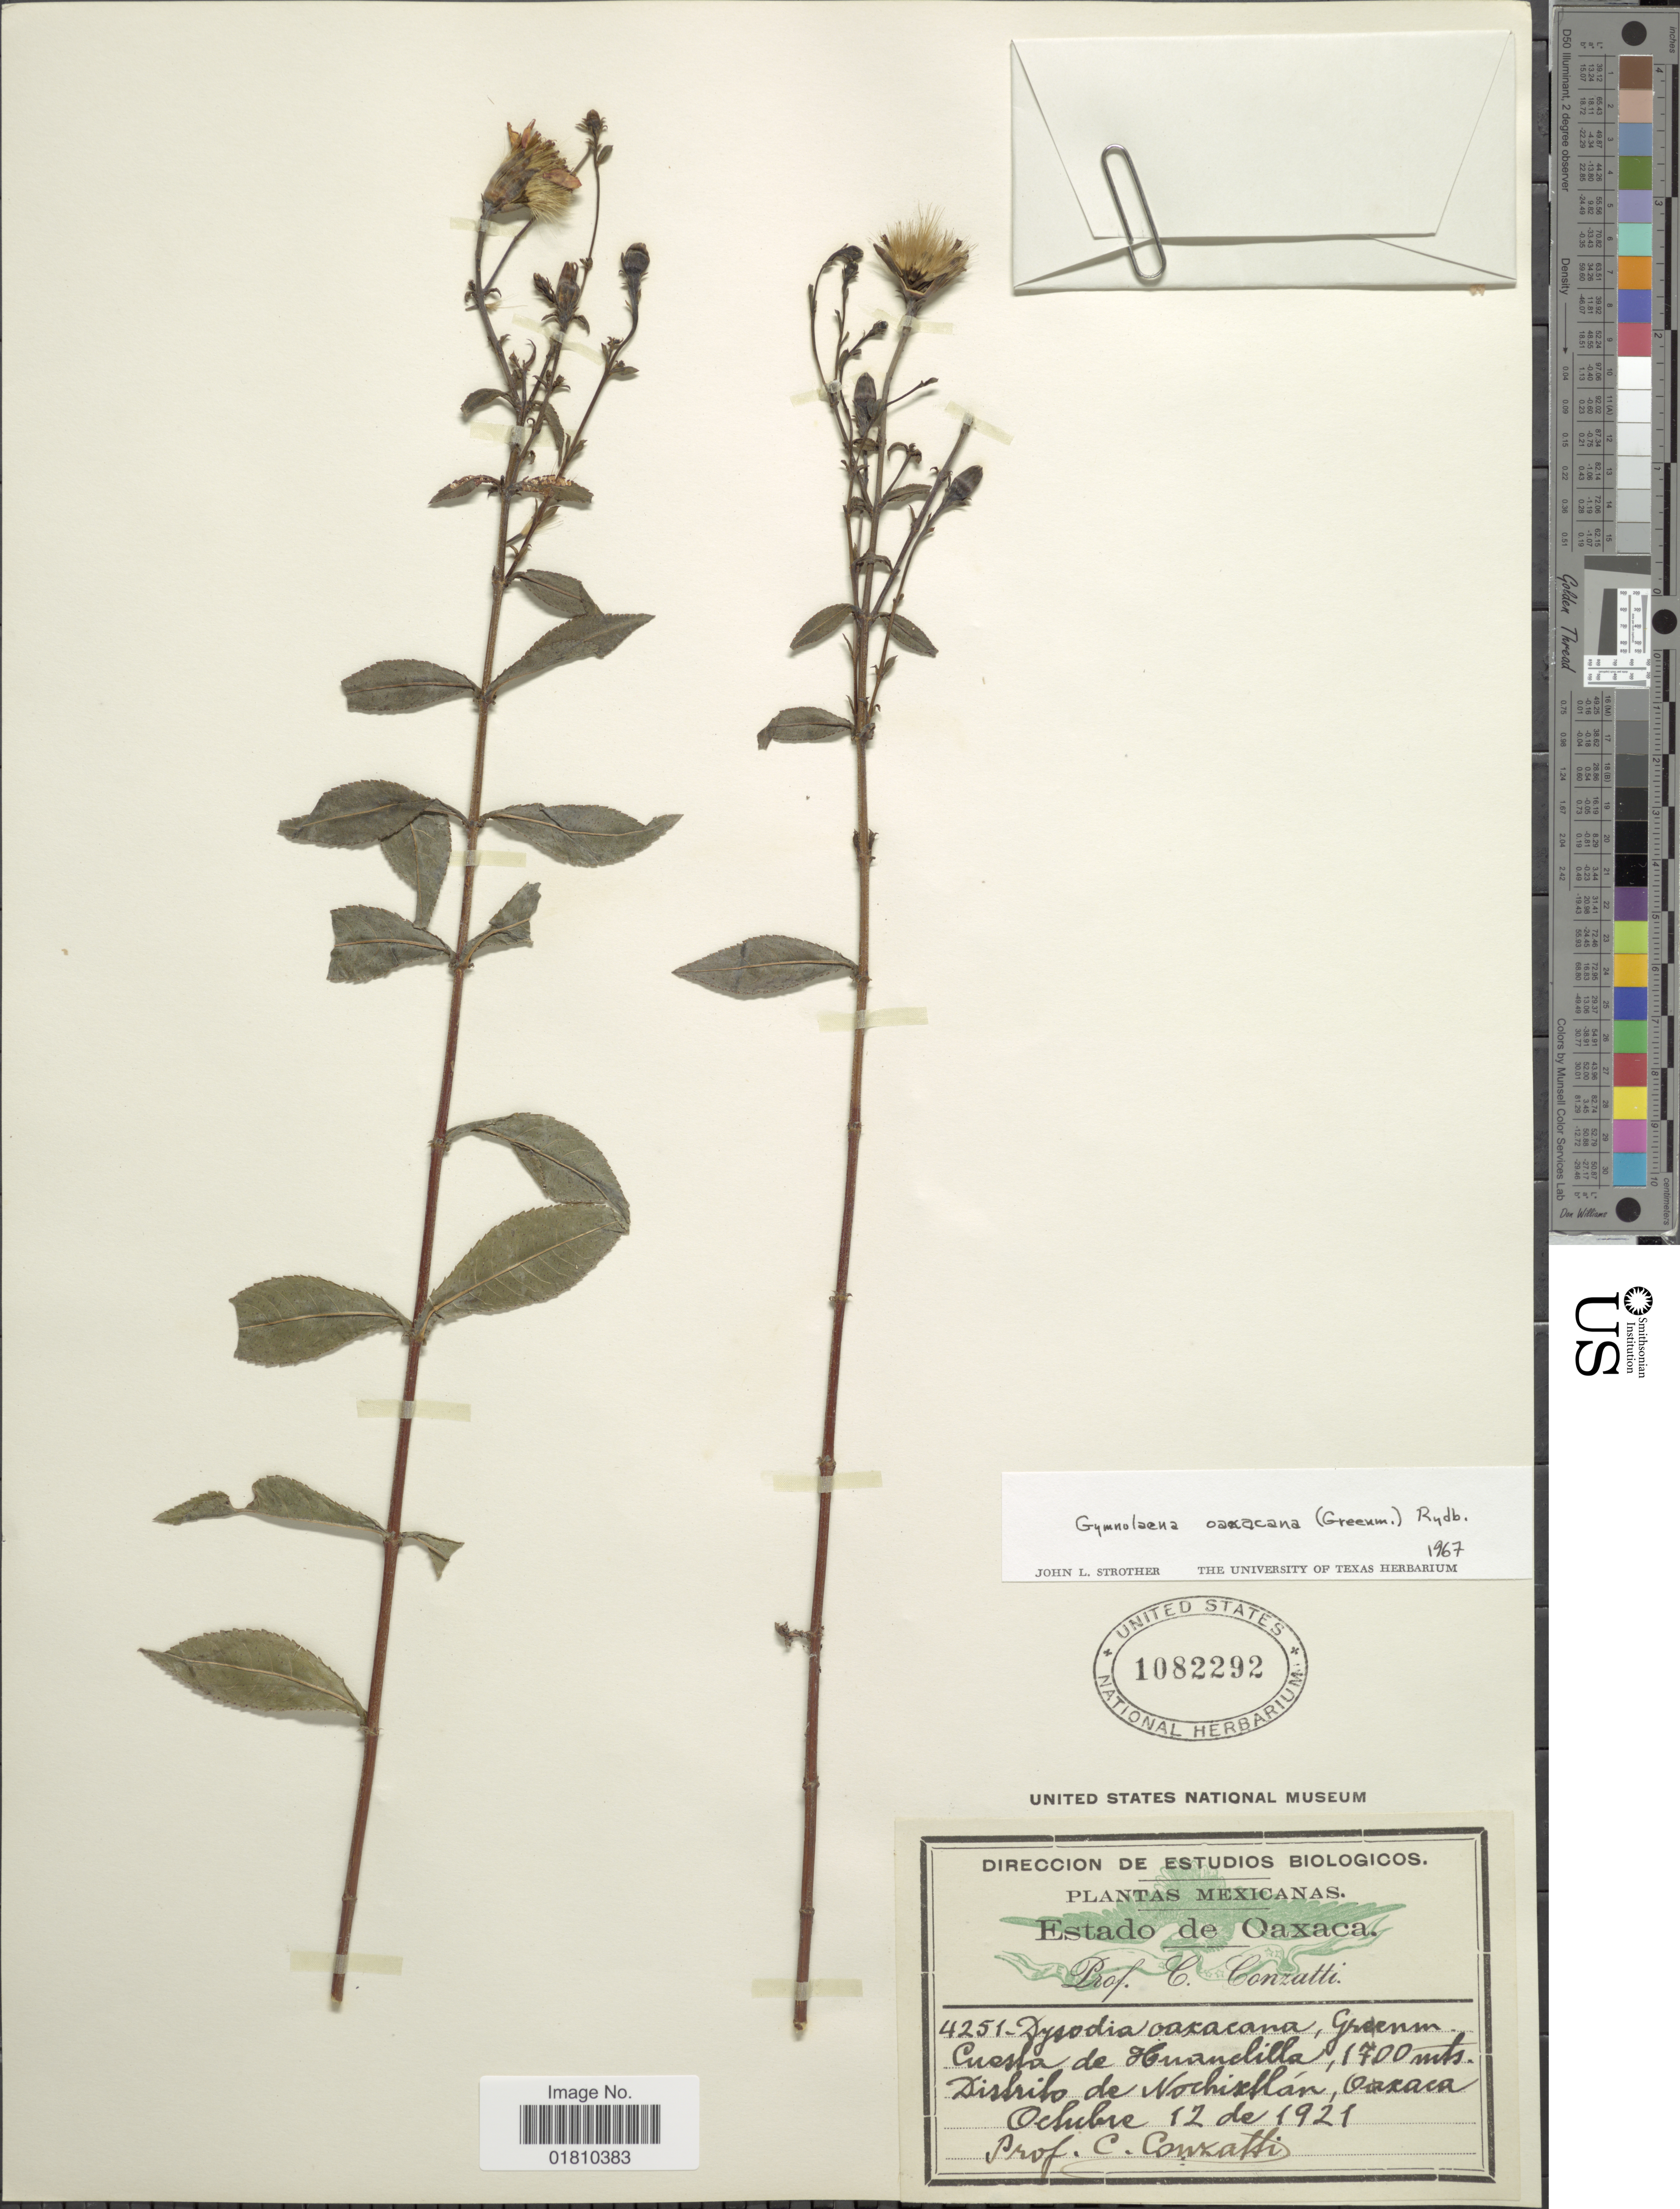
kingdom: Plantae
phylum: Tracheophyta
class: Magnoliopsida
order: Asterales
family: Asteraceae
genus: Gymnolaena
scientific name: Gymnolaena oaxacana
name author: (Greenm.) Rydb.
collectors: C. Conzatti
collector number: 4251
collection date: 1921-10-12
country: Mexico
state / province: Oaxaca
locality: Cuesta de Huanchilla, Nochistlán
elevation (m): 1700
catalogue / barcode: US 1082292